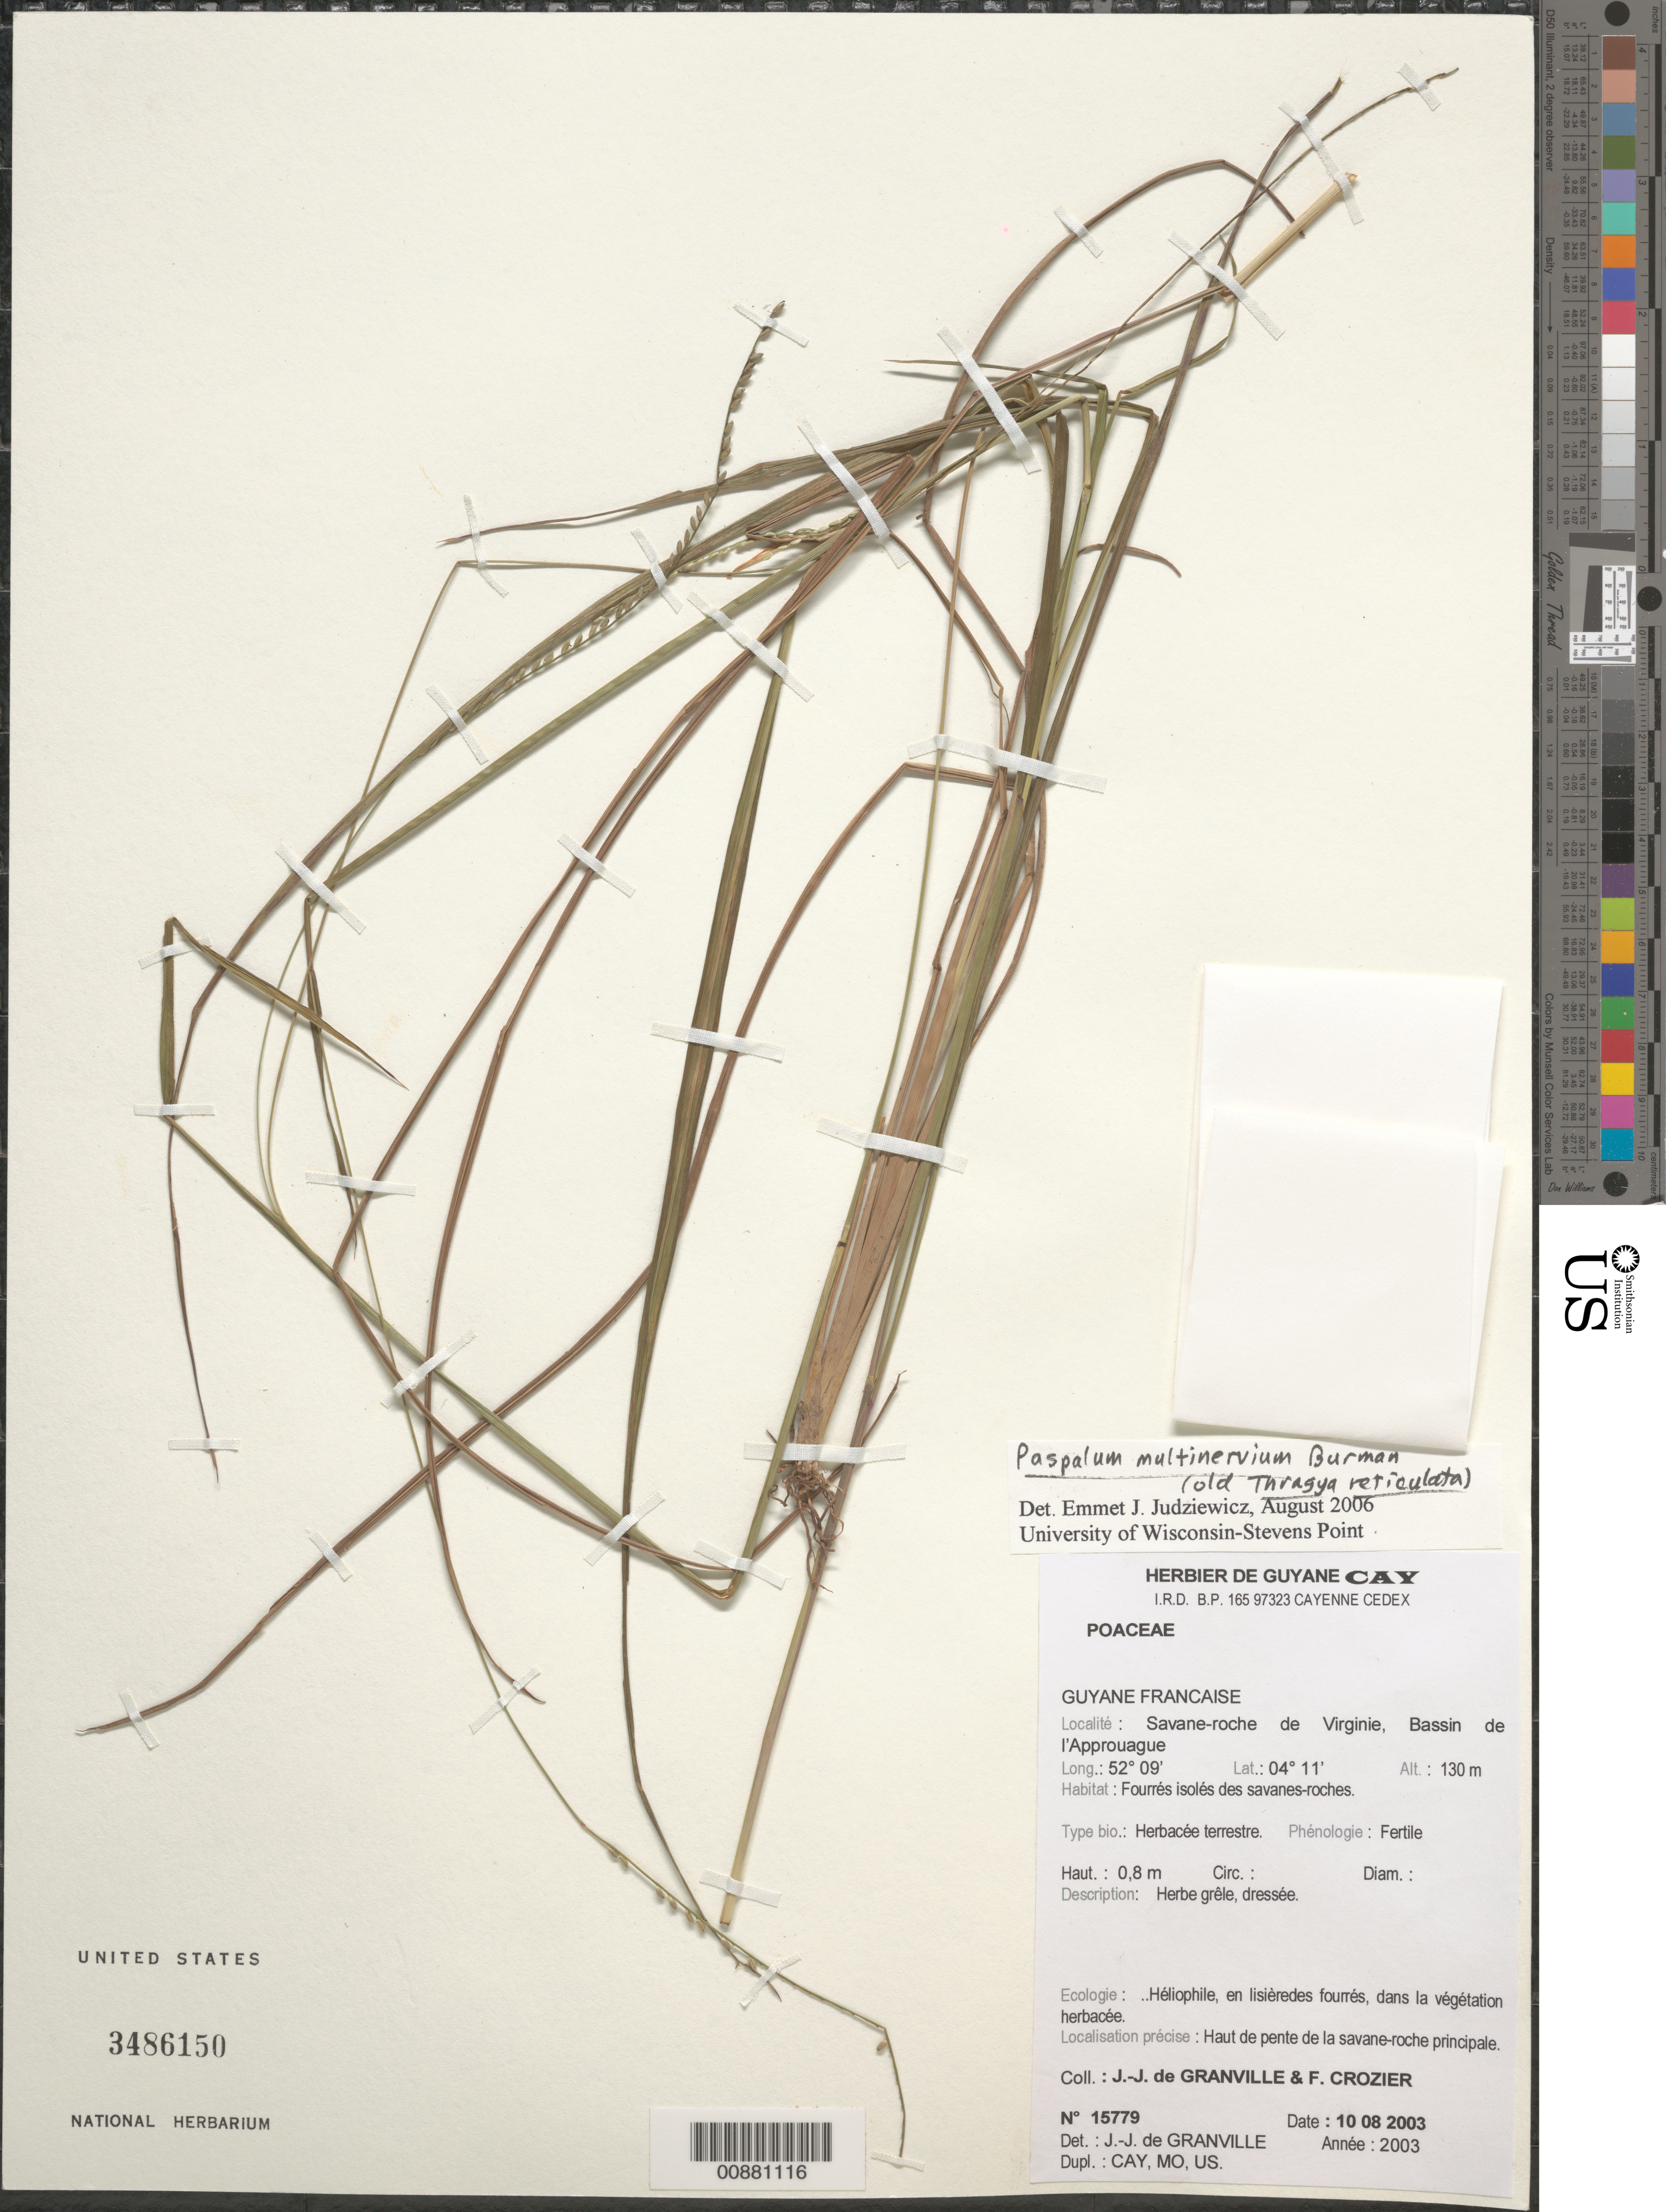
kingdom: Plantae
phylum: Tracheophyta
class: Liliopsida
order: Poales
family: Poaceae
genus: Paspalum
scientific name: Paspalum multinervium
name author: A.G. Burm.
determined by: Judziewicz, E. J.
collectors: J.-J. de Granville & F. Crozier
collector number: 15779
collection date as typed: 10-Aug-03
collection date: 2003-08-10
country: French Guiana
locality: Savane-roche de Virginie, Bassin de l'Approuague; haut de pente de la savane-roche principale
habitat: Fourrés isolés des savanes-roches; en lisiéredes fourrés, dans la végétation herbacée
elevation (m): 130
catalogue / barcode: US 3486150